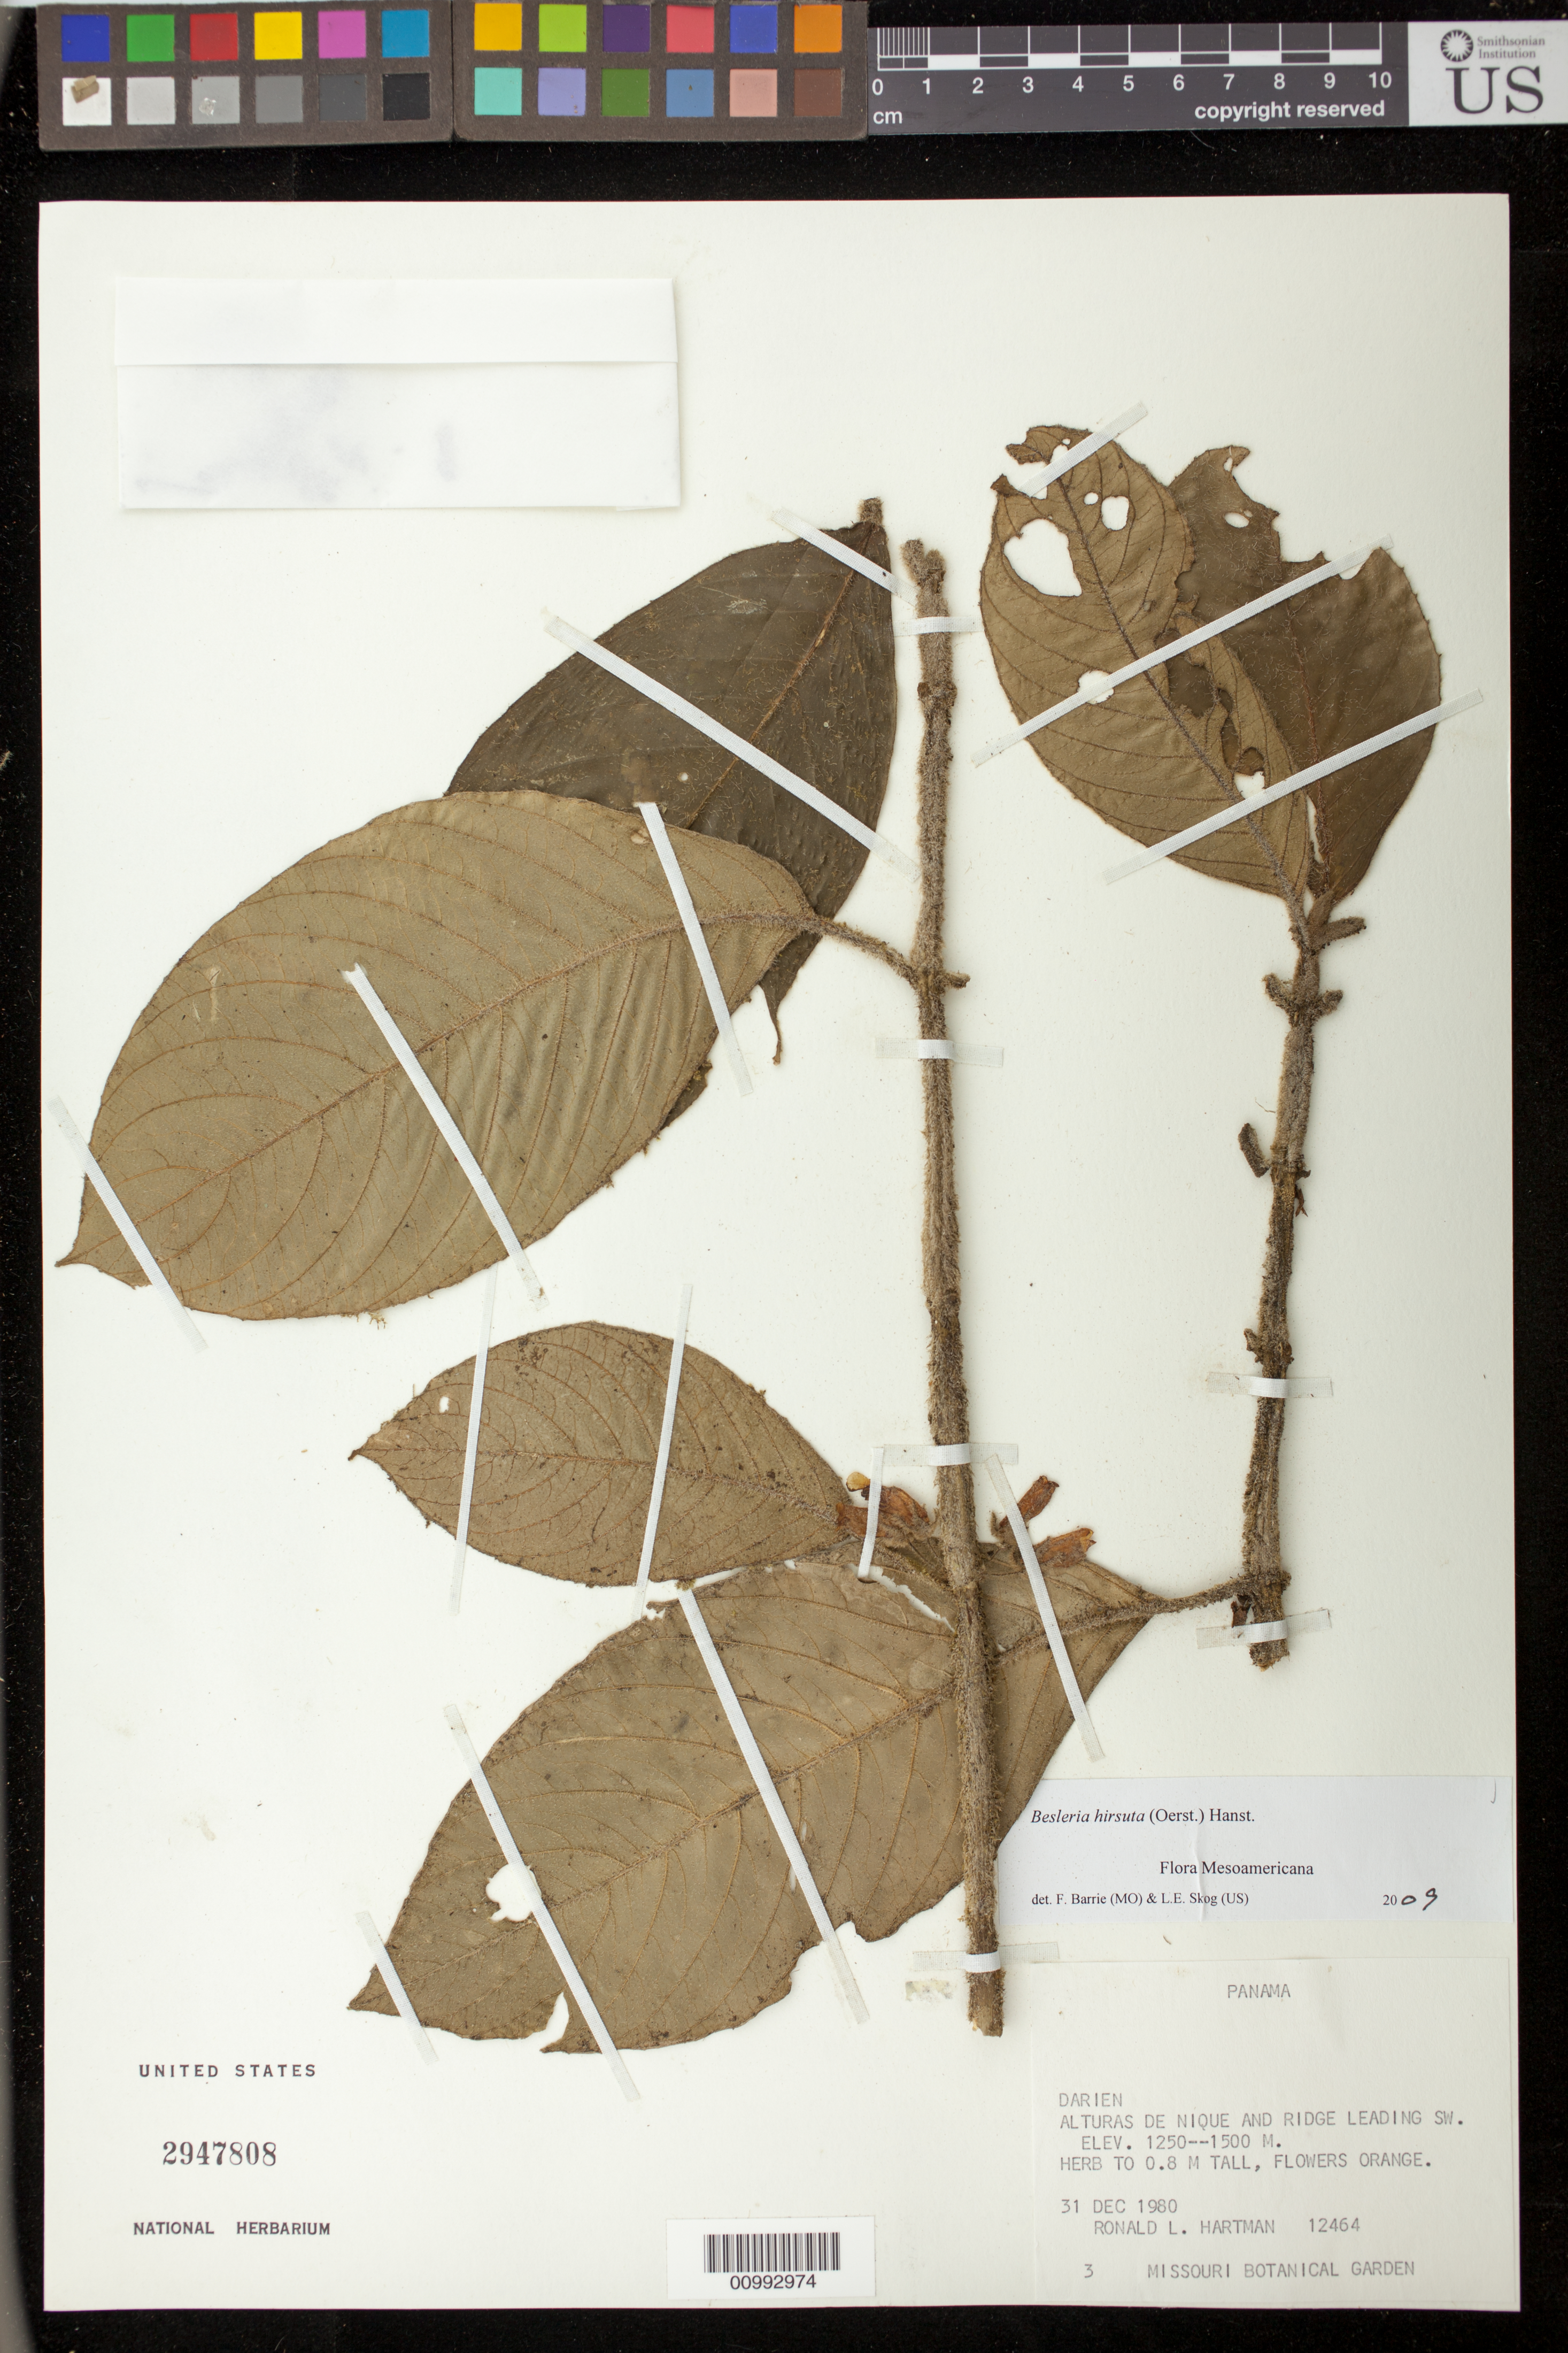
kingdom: Plantae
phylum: Tracheophyta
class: Magnoliopsida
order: Lamiales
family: Gesneriaceae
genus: Besleria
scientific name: Besleria hirsuta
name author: (Oerst.) Hanst.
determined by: Barrie, F. R.; Skog, Laurence E.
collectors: R. L. Hartman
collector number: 12464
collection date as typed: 31 Dec 1980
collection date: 1980-12-31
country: Panama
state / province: Darién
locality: Alturas de Nique and ridge leading SW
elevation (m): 1250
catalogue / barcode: US 2947808